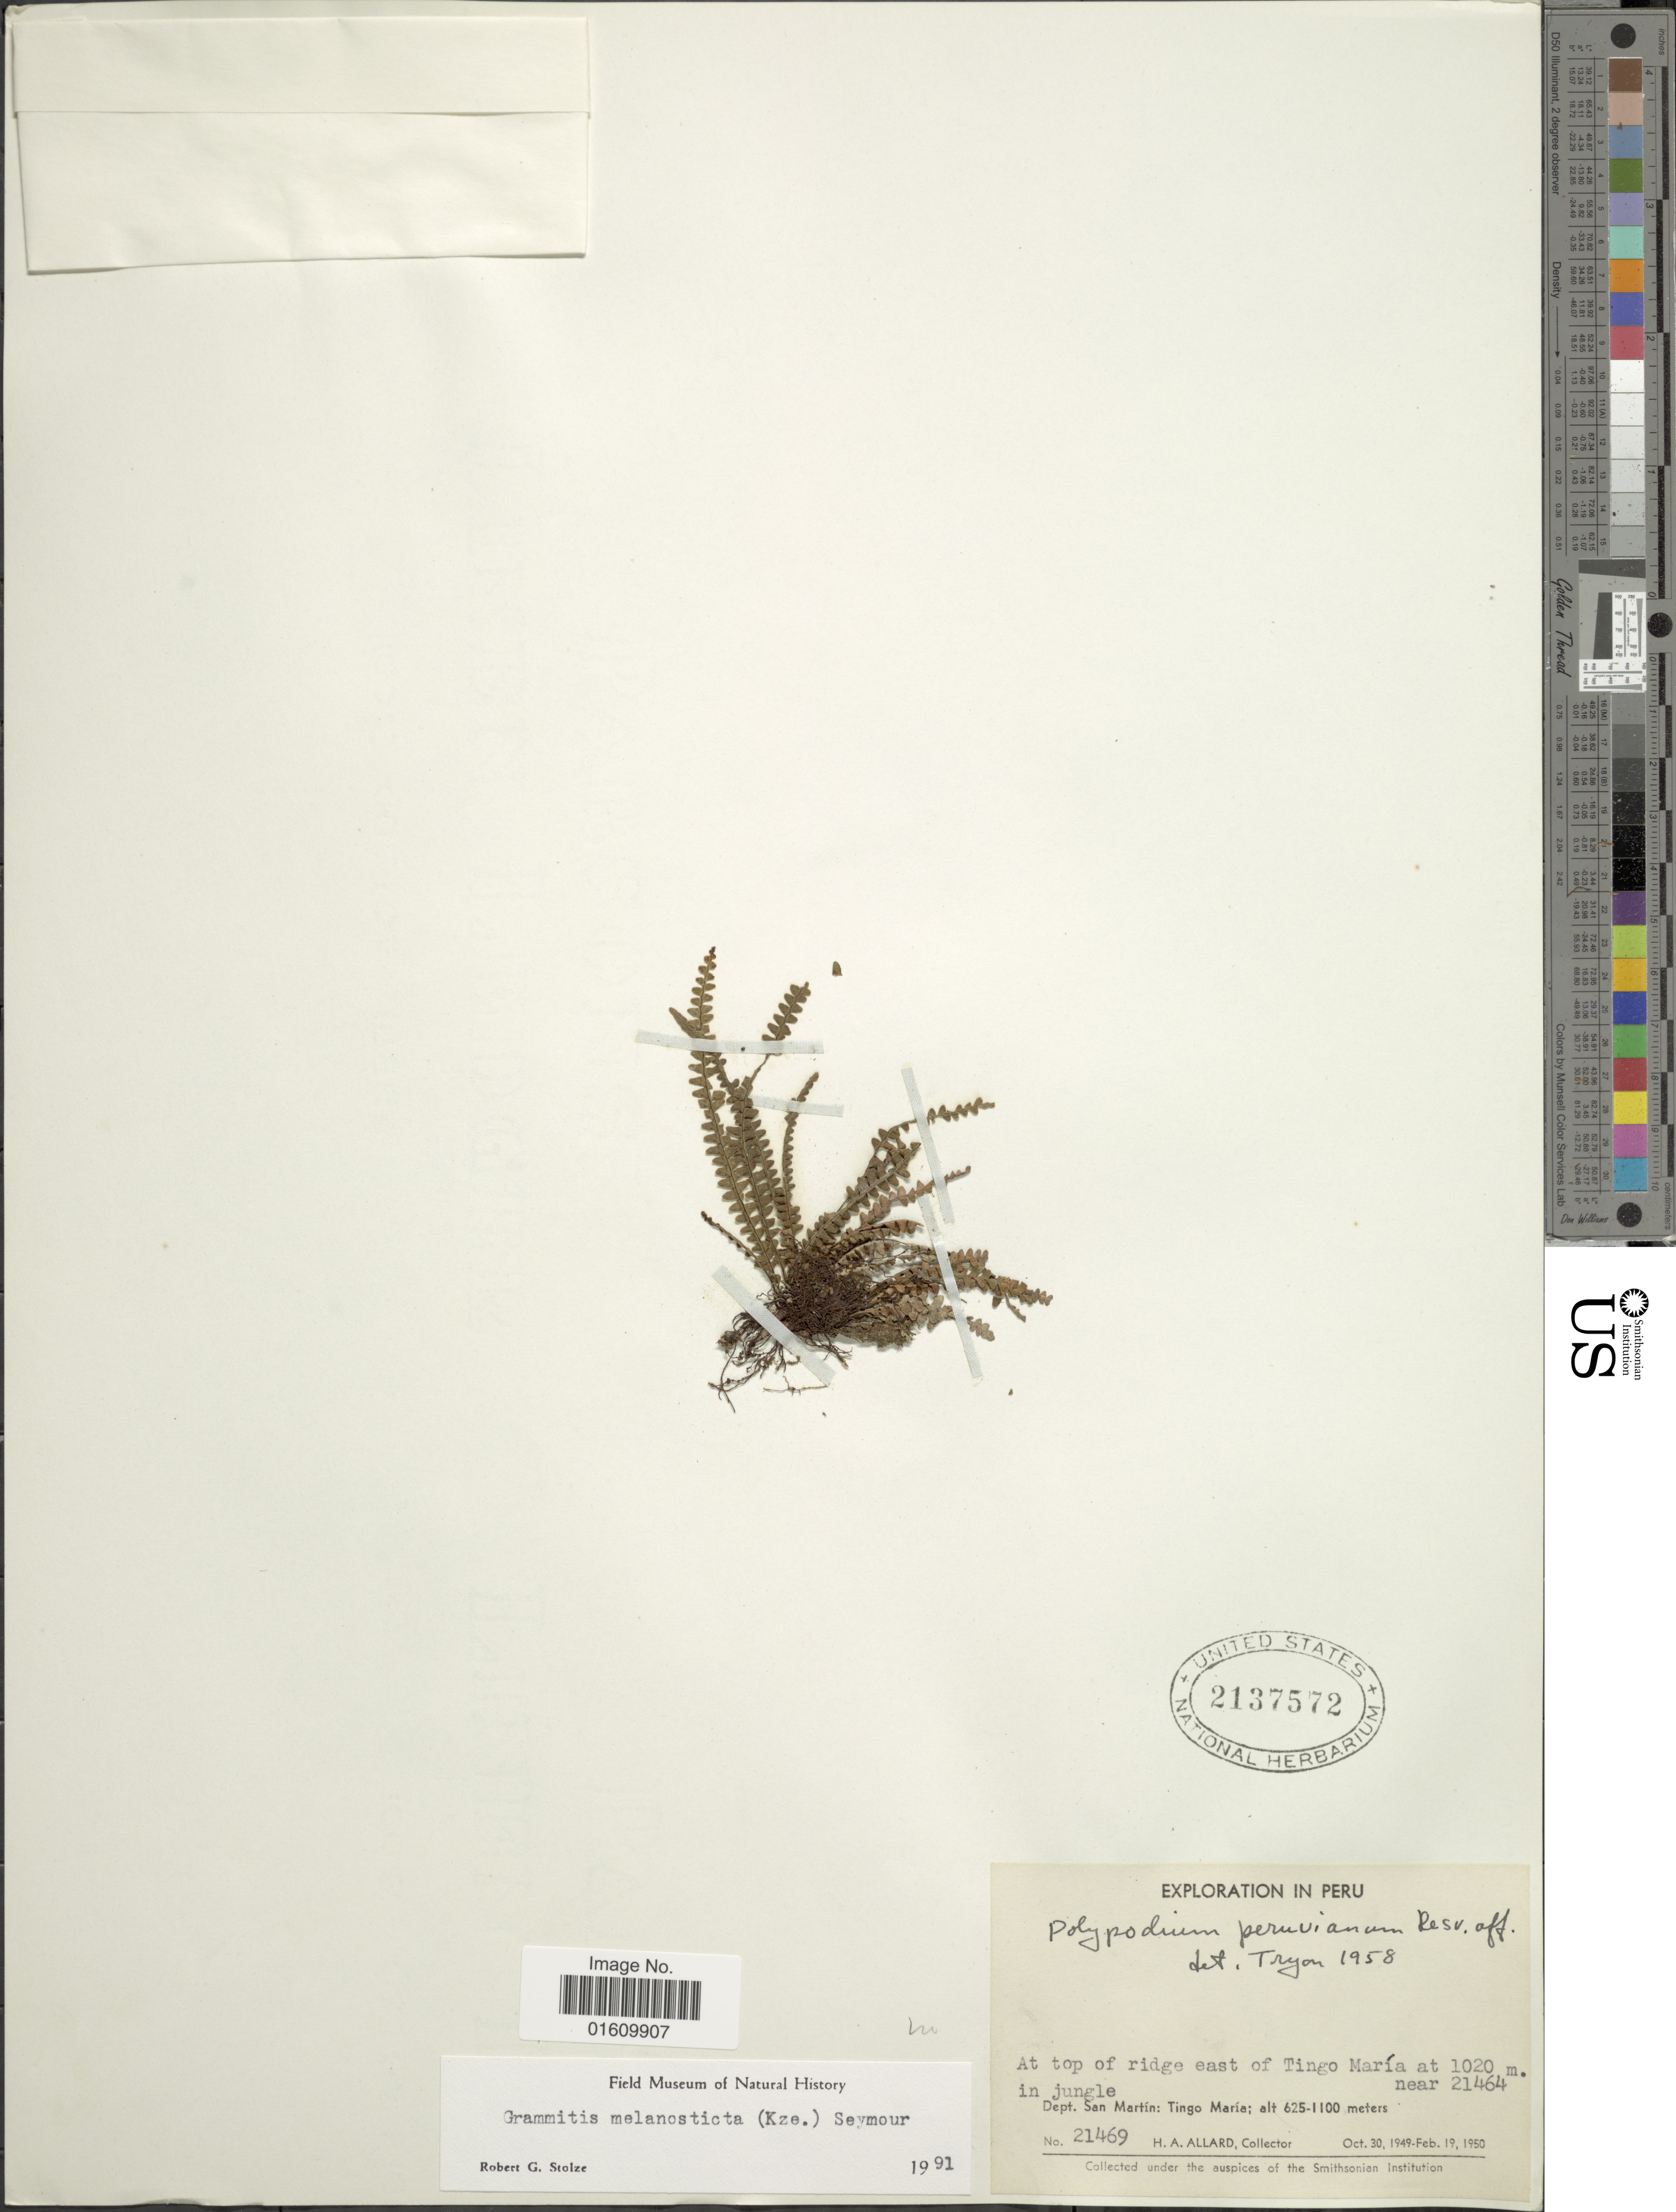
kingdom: Plantae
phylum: Tracheophyta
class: Polypodiopsida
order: Polypodiales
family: Polypodiaceae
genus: Melpomene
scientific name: Melpomene melanosticta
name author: (Kunze) A.R. Sm. & R.C. Moran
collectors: H. A. Allard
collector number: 21469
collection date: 1949-10-30/1950-02-19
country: Peru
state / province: San Martín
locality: At top of ridge east Tingo Maria, Dept. San Martin: Tingo Maria.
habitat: at top of ridge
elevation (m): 1020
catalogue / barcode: US 2137572